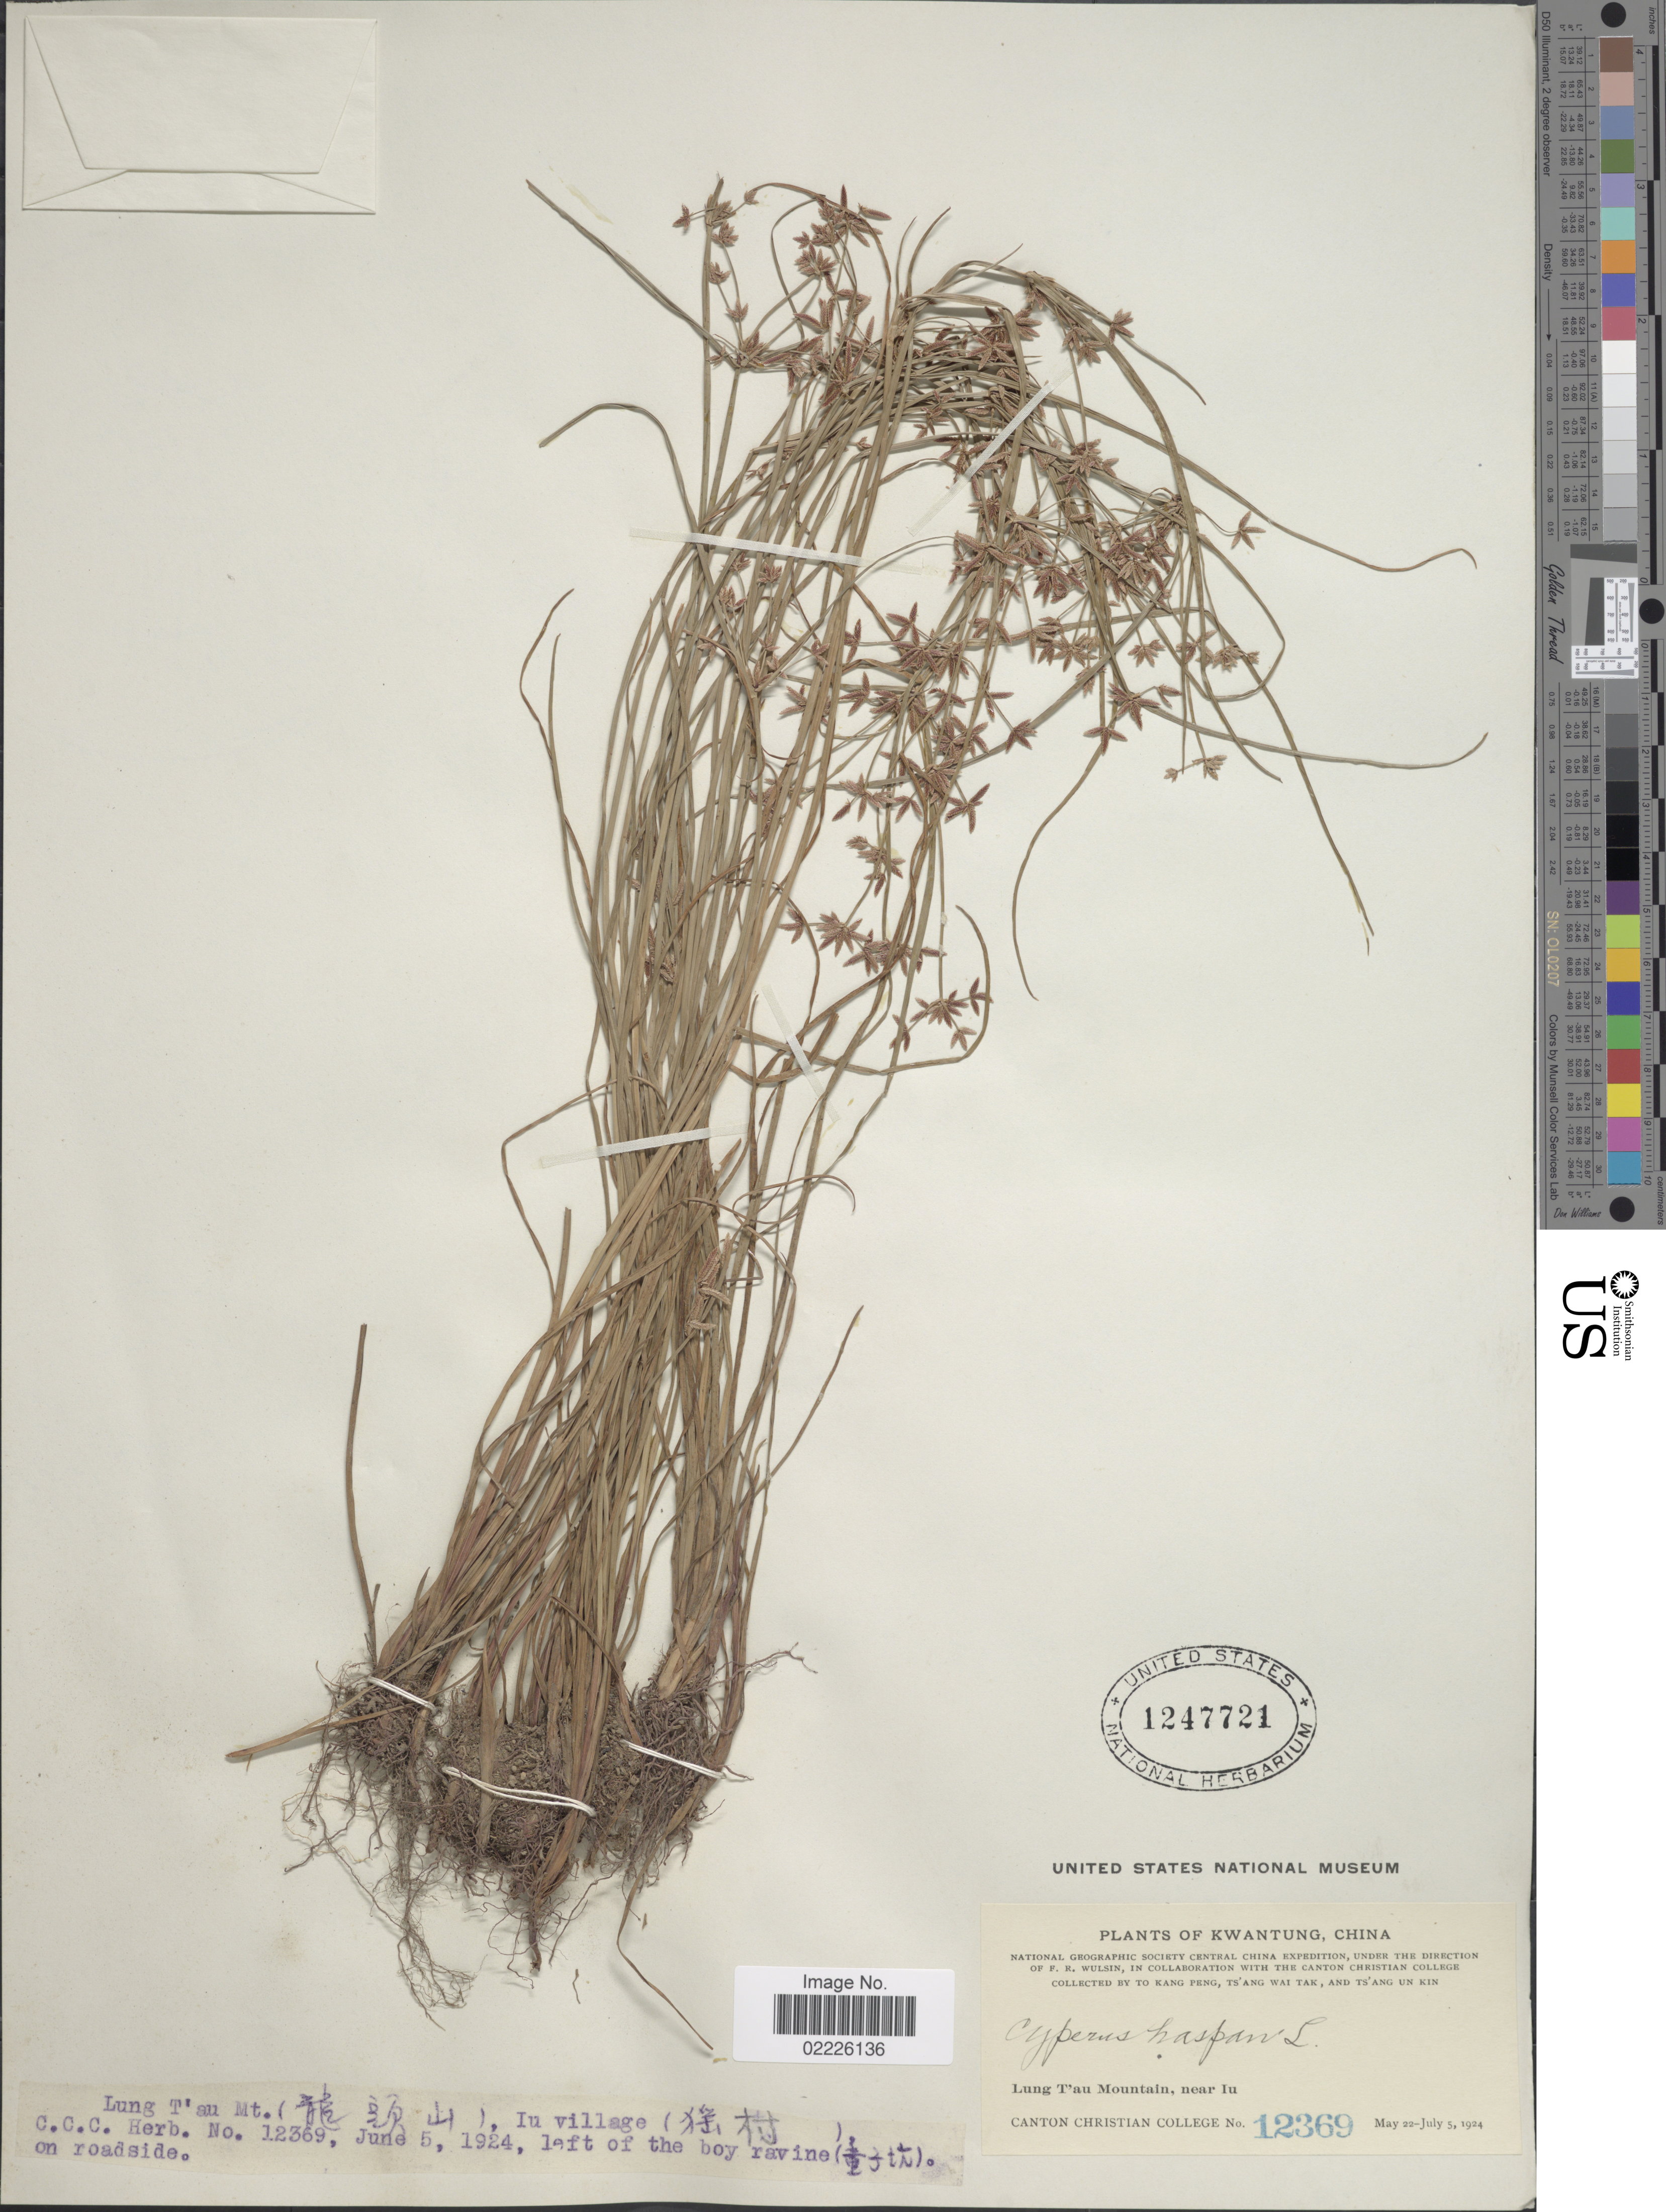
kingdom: Plantae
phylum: Tracheophyta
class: Liliopsida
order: Poales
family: Cyperaceae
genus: Cyperus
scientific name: Cyperus haspan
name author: L.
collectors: Canton Christian College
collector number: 12369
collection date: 1924-06-05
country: China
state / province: Guangdong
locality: Kwangtung, China, Lung T' au Mt., Iu village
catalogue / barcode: US 1247721